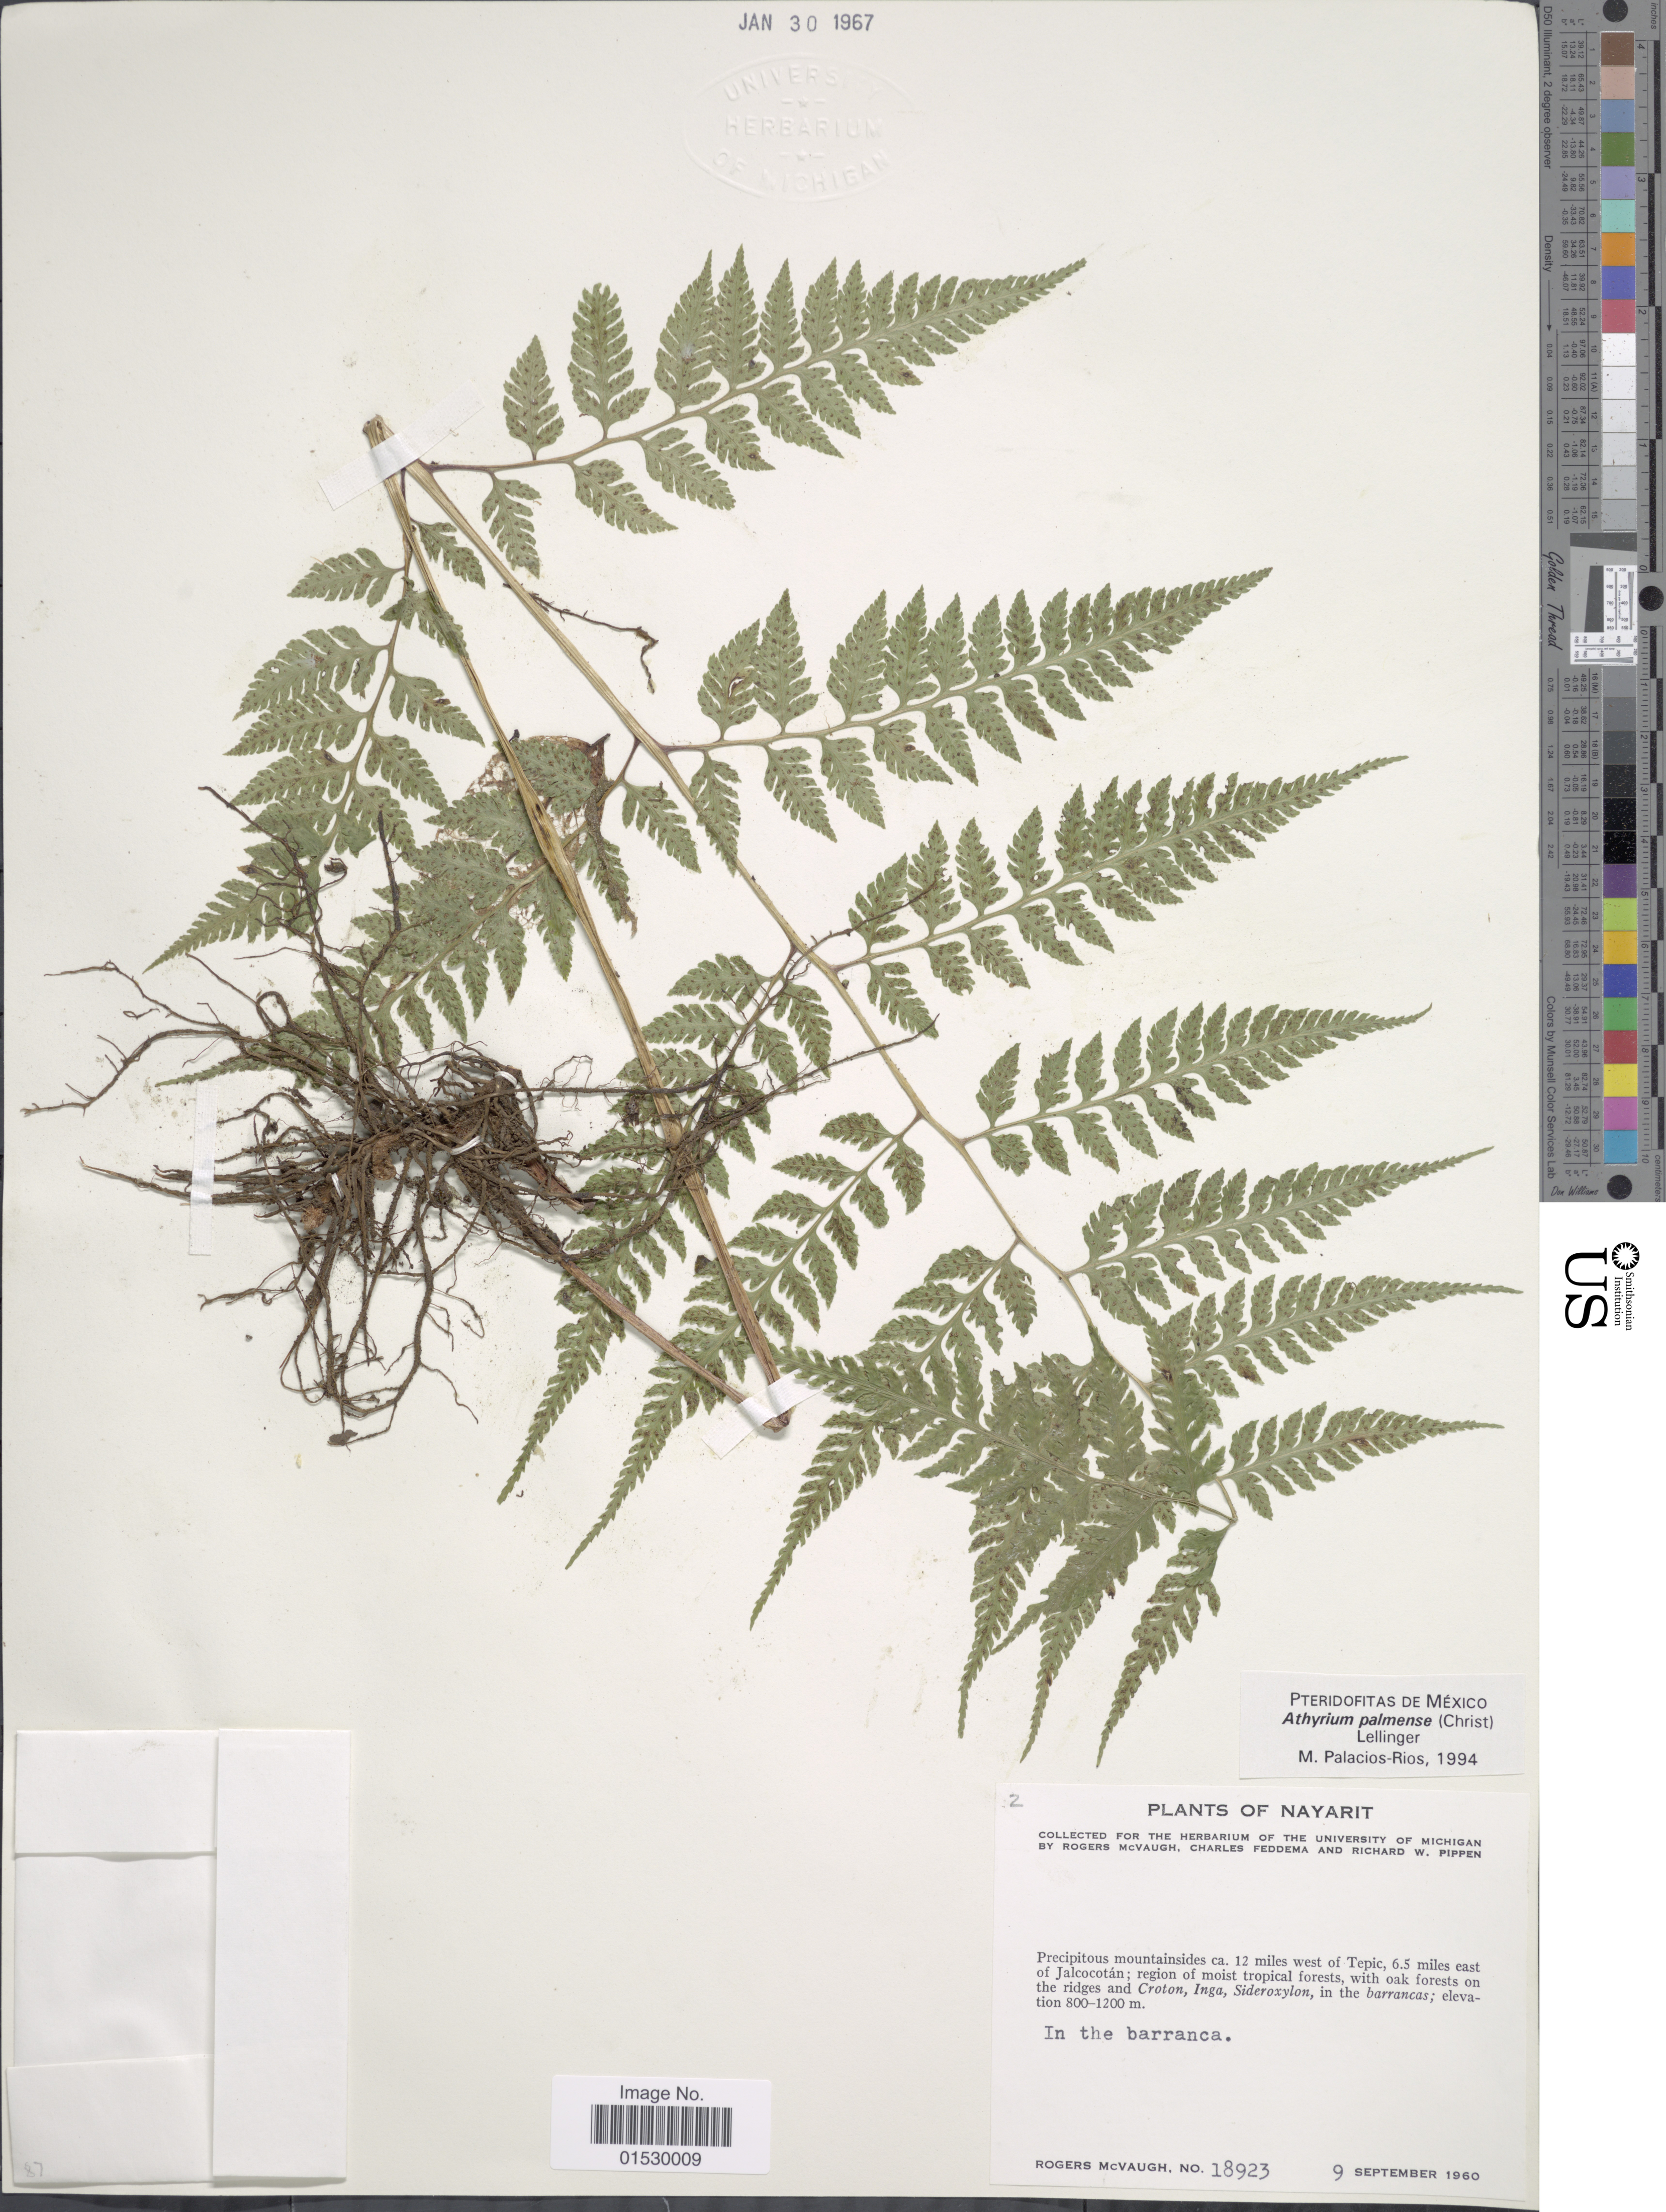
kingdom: Plantae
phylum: Tracheophyta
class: Polypodiopsida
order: Polypodiales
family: Athyriaceae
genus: Athyrium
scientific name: Athyrium palmense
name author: (Christ) Lellinger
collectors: R. McVaugh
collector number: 18923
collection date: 1960-09-09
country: Mexico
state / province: Nayarit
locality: Precipitous mountainsides ca. 12 miles west of Tepic, 6.5 miles east of Jalcocotan; region of moist tropical forests, with oak forest on the ridges and Croton, Inga, Sideroxylon, in the barrancas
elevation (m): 800